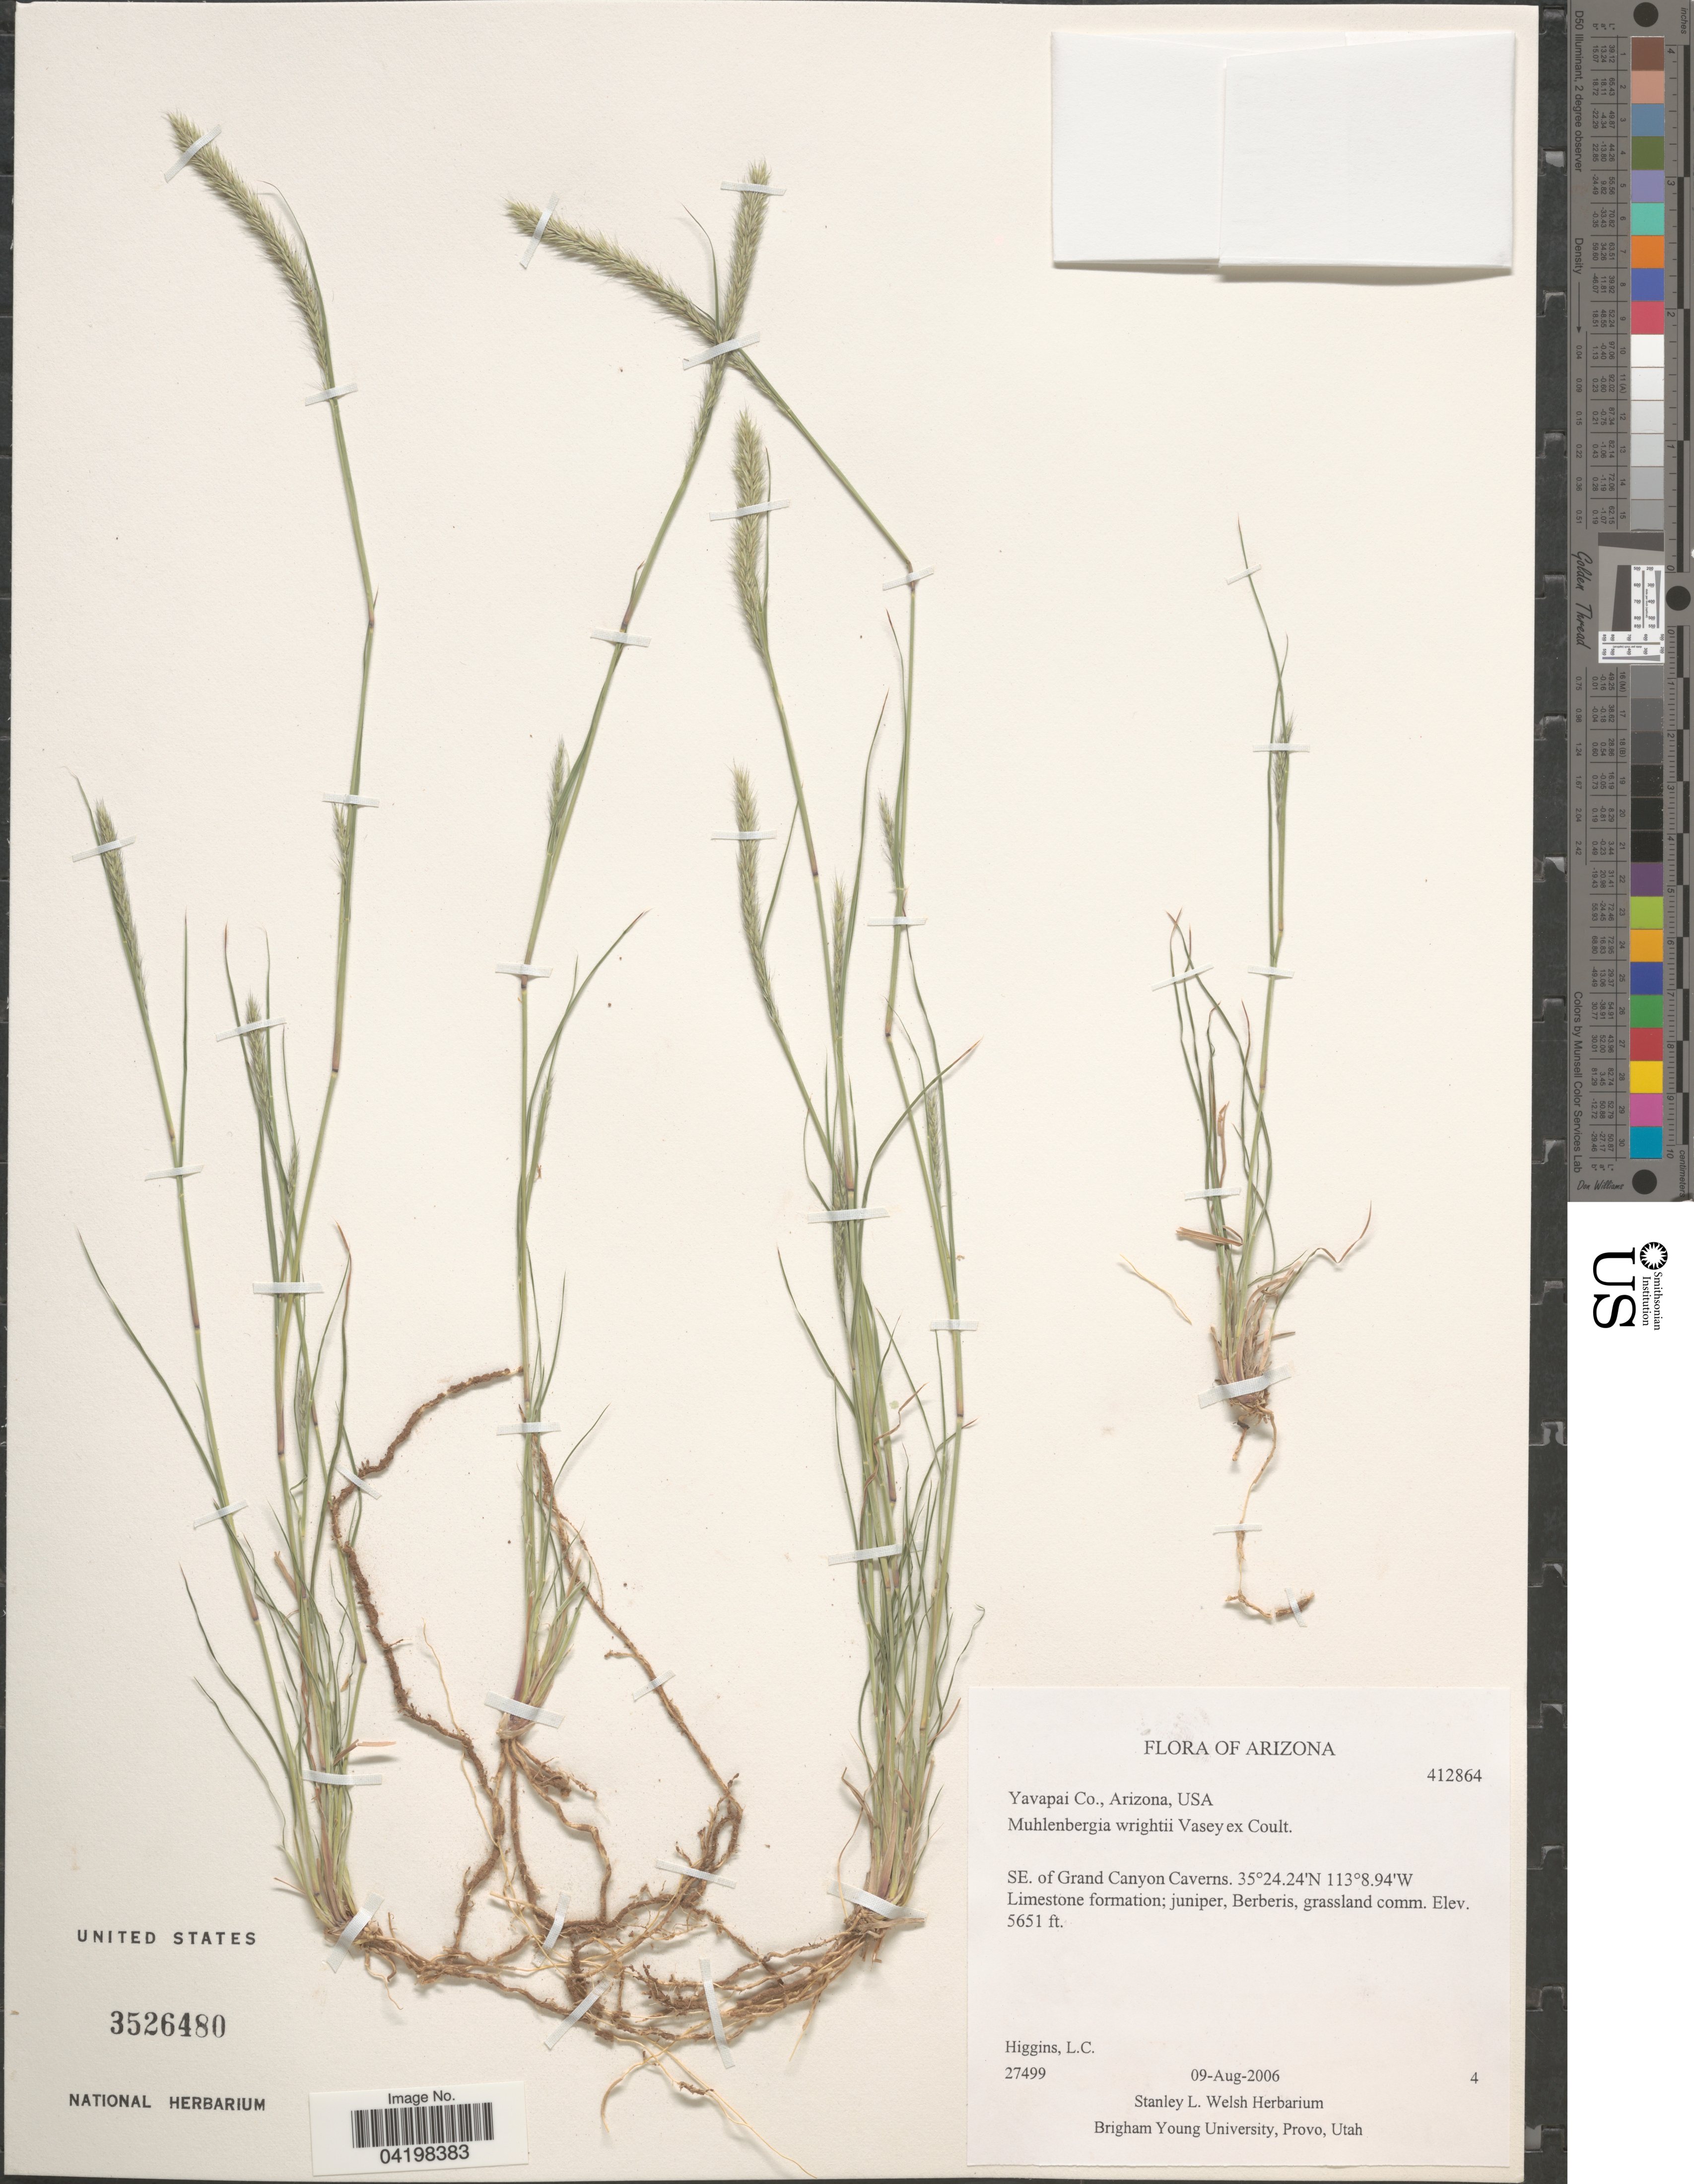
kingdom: Plantae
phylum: Tracheophyta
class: Liliopsida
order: Poales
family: Poaceae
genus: Muhlenbergia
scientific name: Muhlenbergia wrightii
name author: Vasey ex J.M. Coult.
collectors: L. Higgins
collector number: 27499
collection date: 2006-08-09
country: United States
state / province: Arizona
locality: Yavapai Co. SE. of Grand Canyon Caverns.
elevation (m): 1722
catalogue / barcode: US 3526480